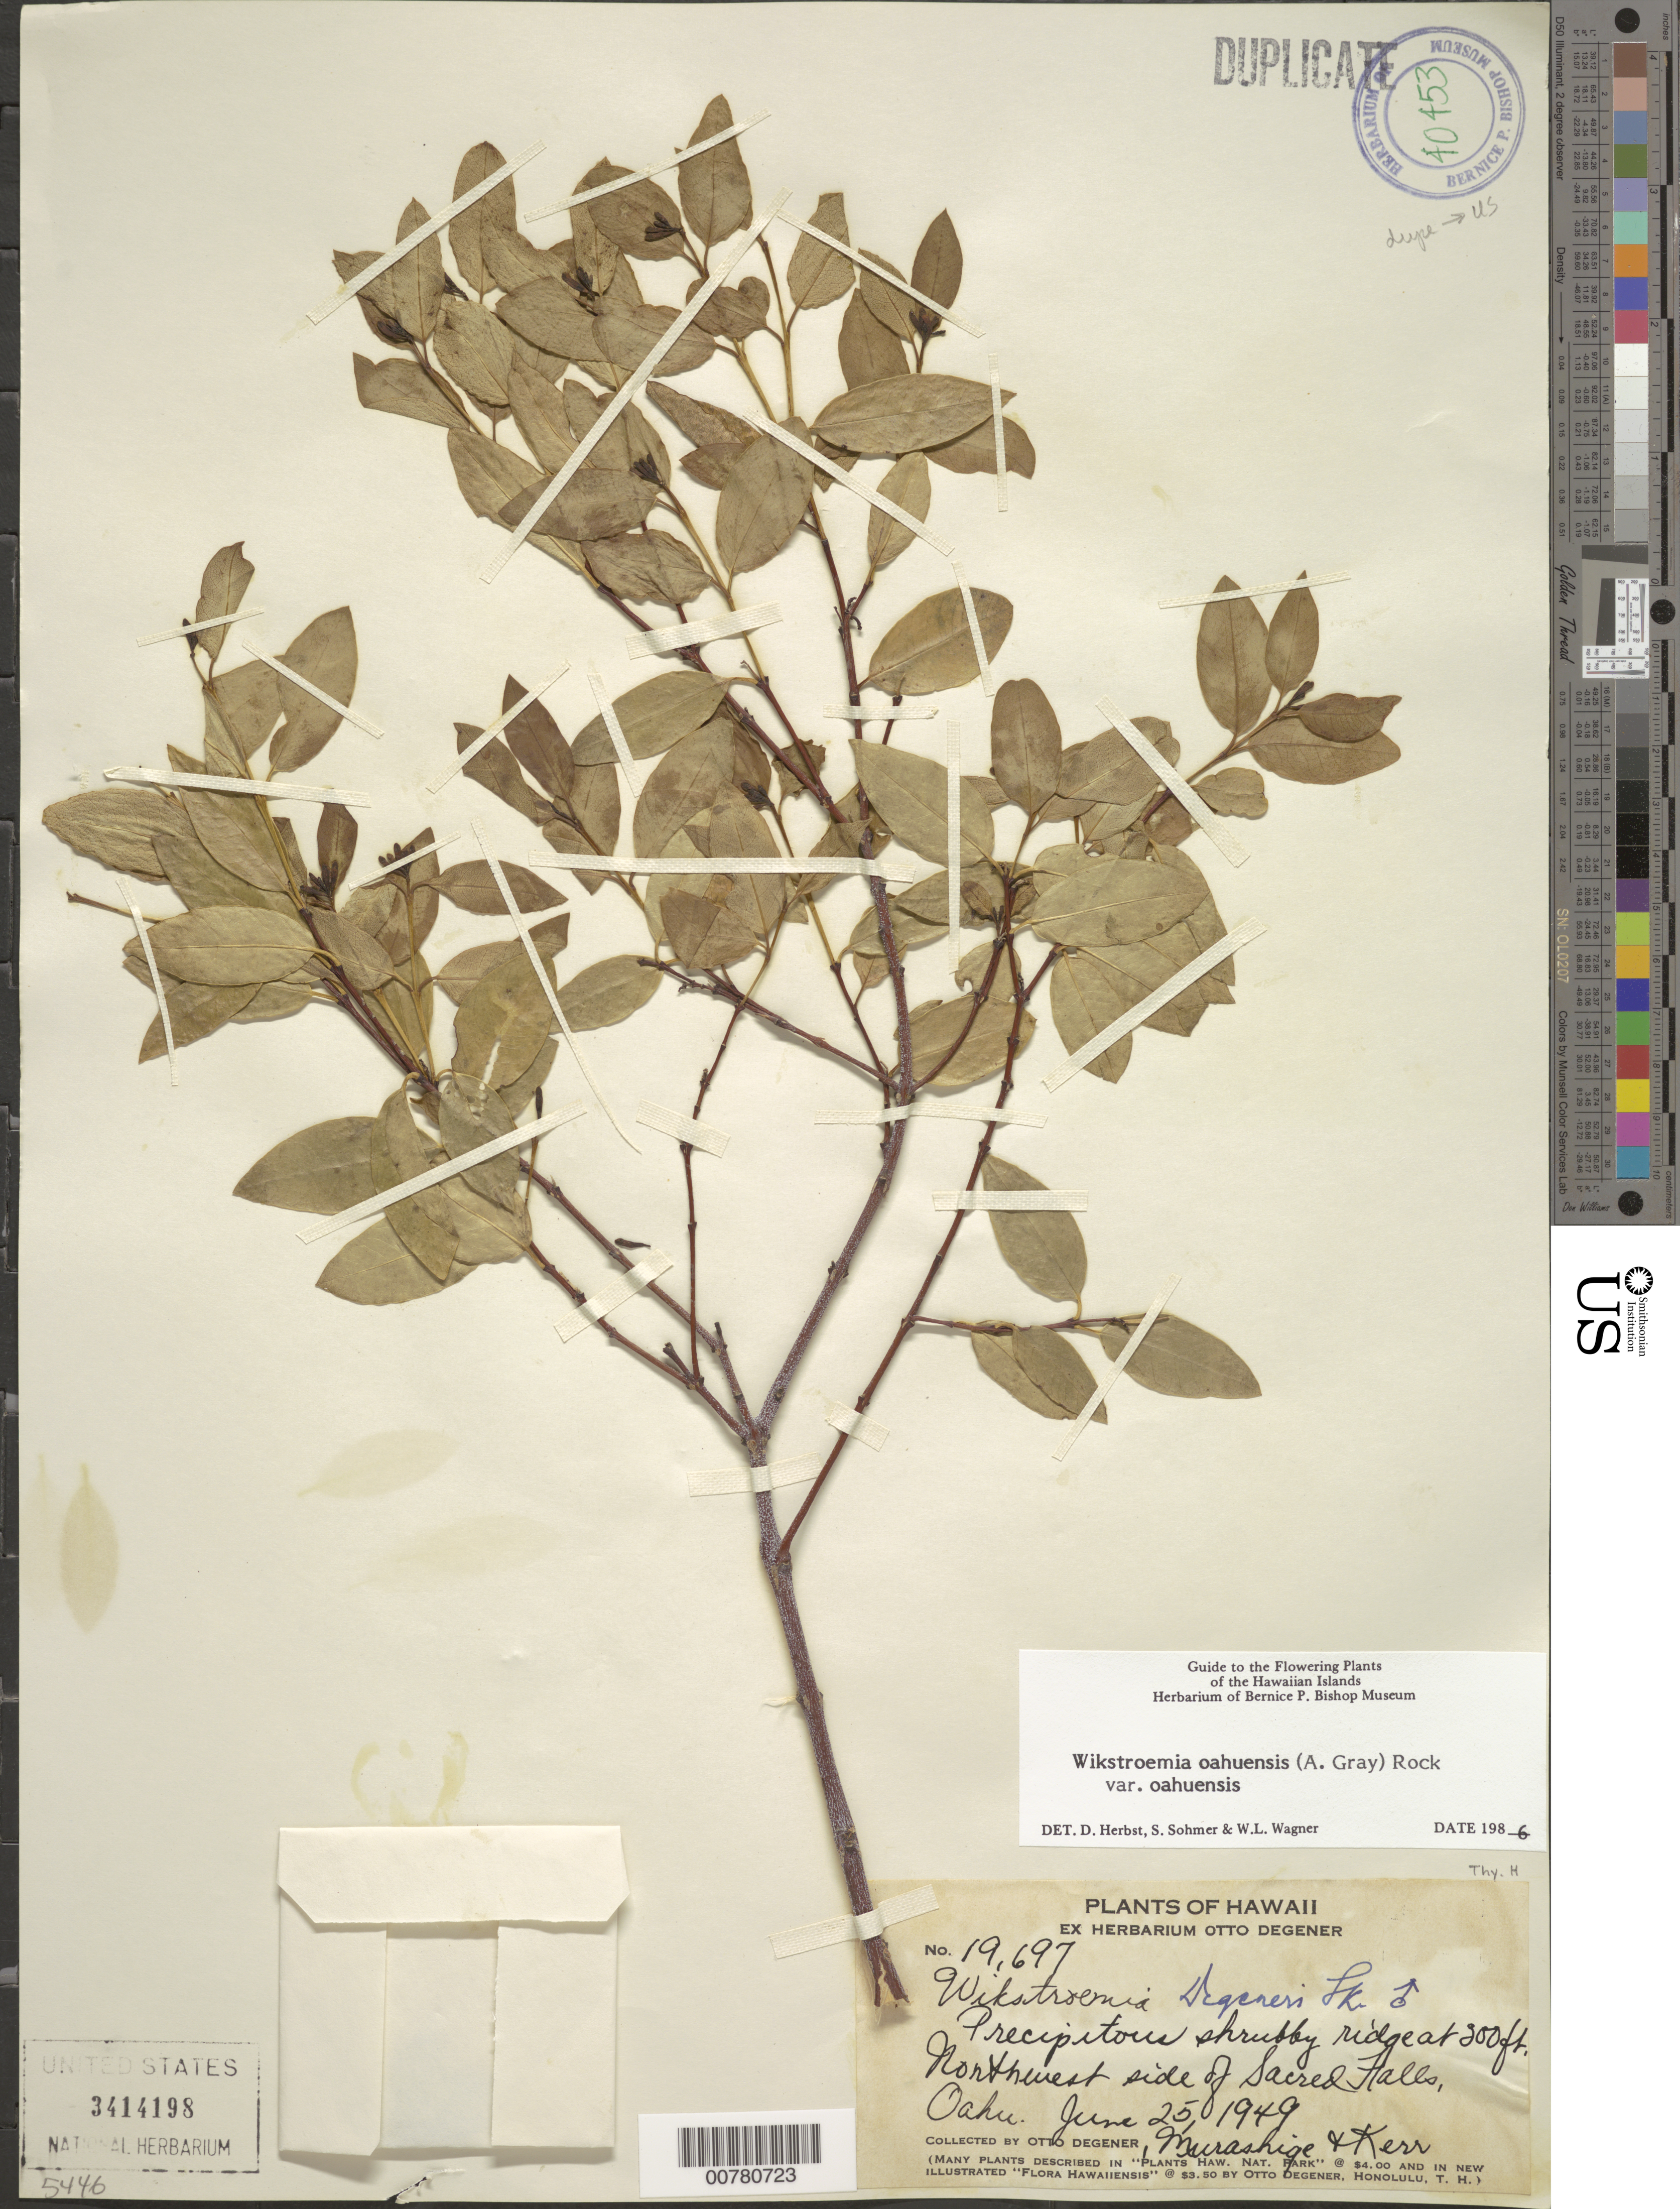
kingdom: Plantae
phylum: Tracheophyta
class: Magnoliopsida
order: Malvales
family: Thymelaeaceae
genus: Wikstroemia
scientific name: Wikstroemia oahuensis var. oahuensis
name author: (A. Gray) Rock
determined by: Herbst, D. R.; Sohmer, S. H.; Wagner, W. L.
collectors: O. Degener, -. Murashige & Kerr, --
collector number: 19697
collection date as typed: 25 Jun 1949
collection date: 1949-06-25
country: United States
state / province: Hawaii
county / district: Honolulu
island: Oahu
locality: Precipitous shrubby ridge northwest side of Sacred falls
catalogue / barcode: US 3414198